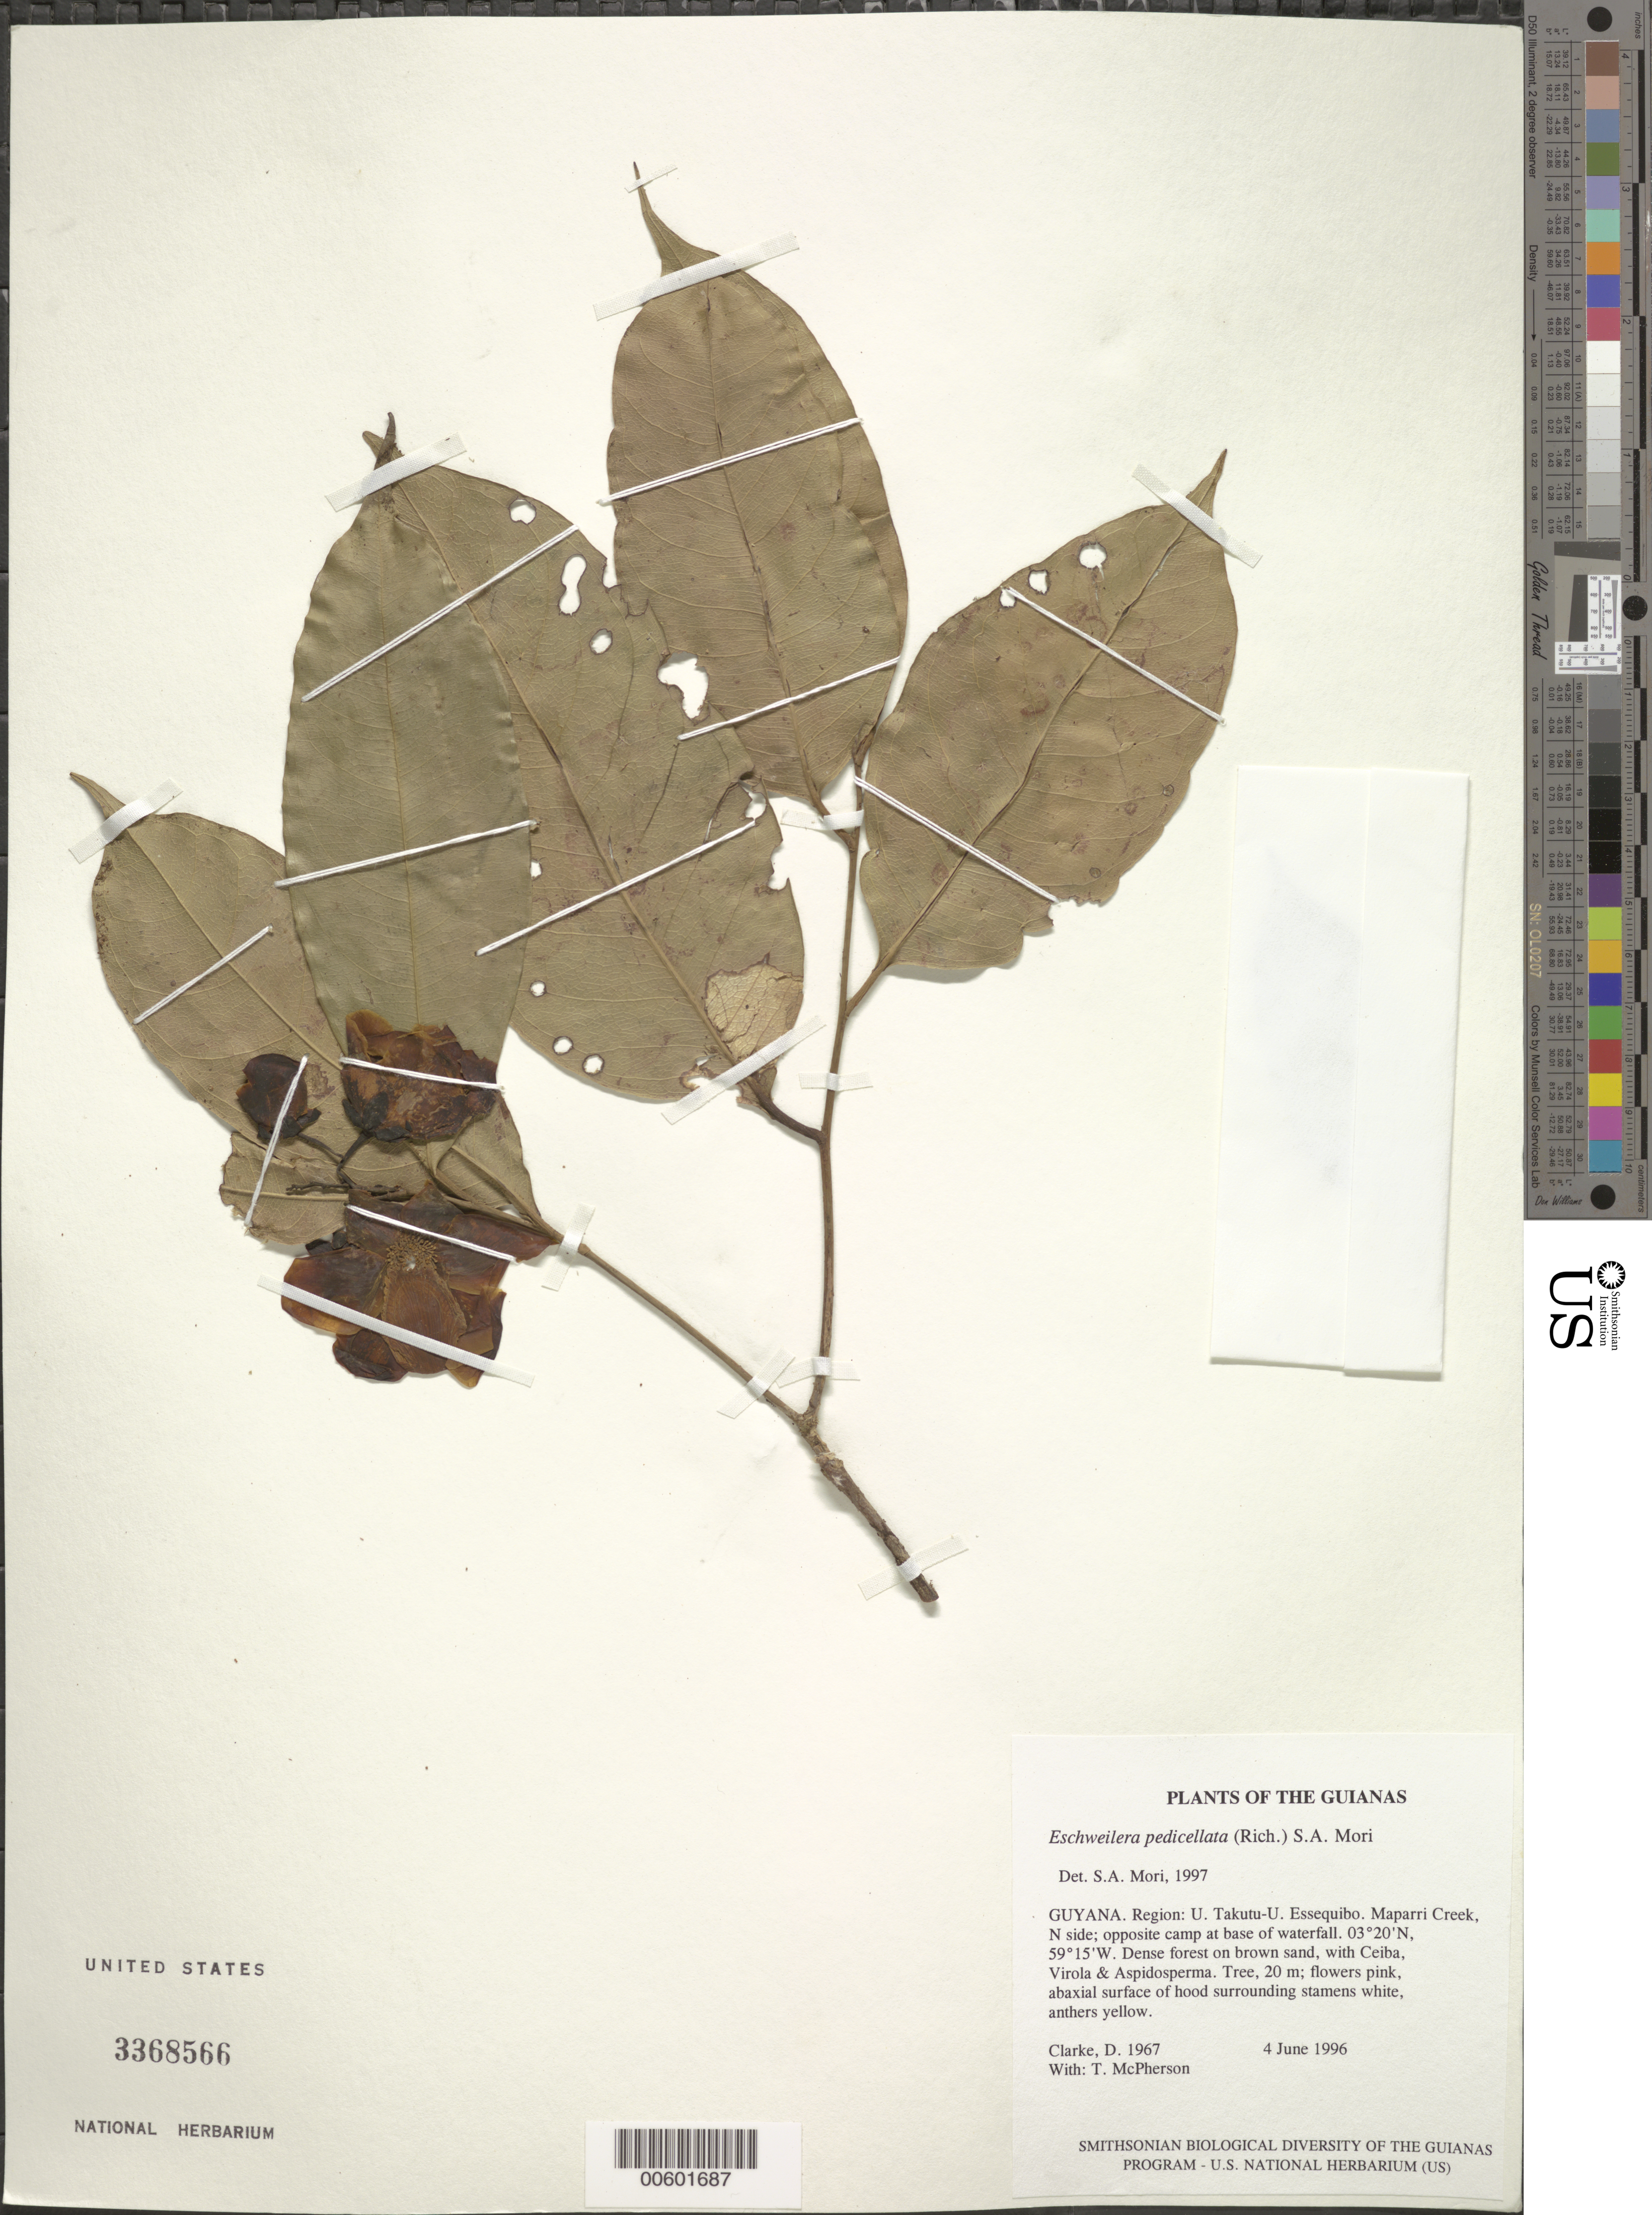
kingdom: Plantae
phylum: Tracheophyta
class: Magnoliopsida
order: Ericales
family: Lecythidaceae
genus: Eschweilera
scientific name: Eschweilera pedicellata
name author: (Rich.) S.A. Mori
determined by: Mori, Scott A.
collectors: H. D. Clarke & T. McPherson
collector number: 1967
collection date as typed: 5 June 1996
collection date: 1996-06-05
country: Guyana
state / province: U. Takutu-U. Essequibo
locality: Maparri Creek, N side; opposite camp at base of waterfall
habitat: Streamside vegetation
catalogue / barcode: US 3368566